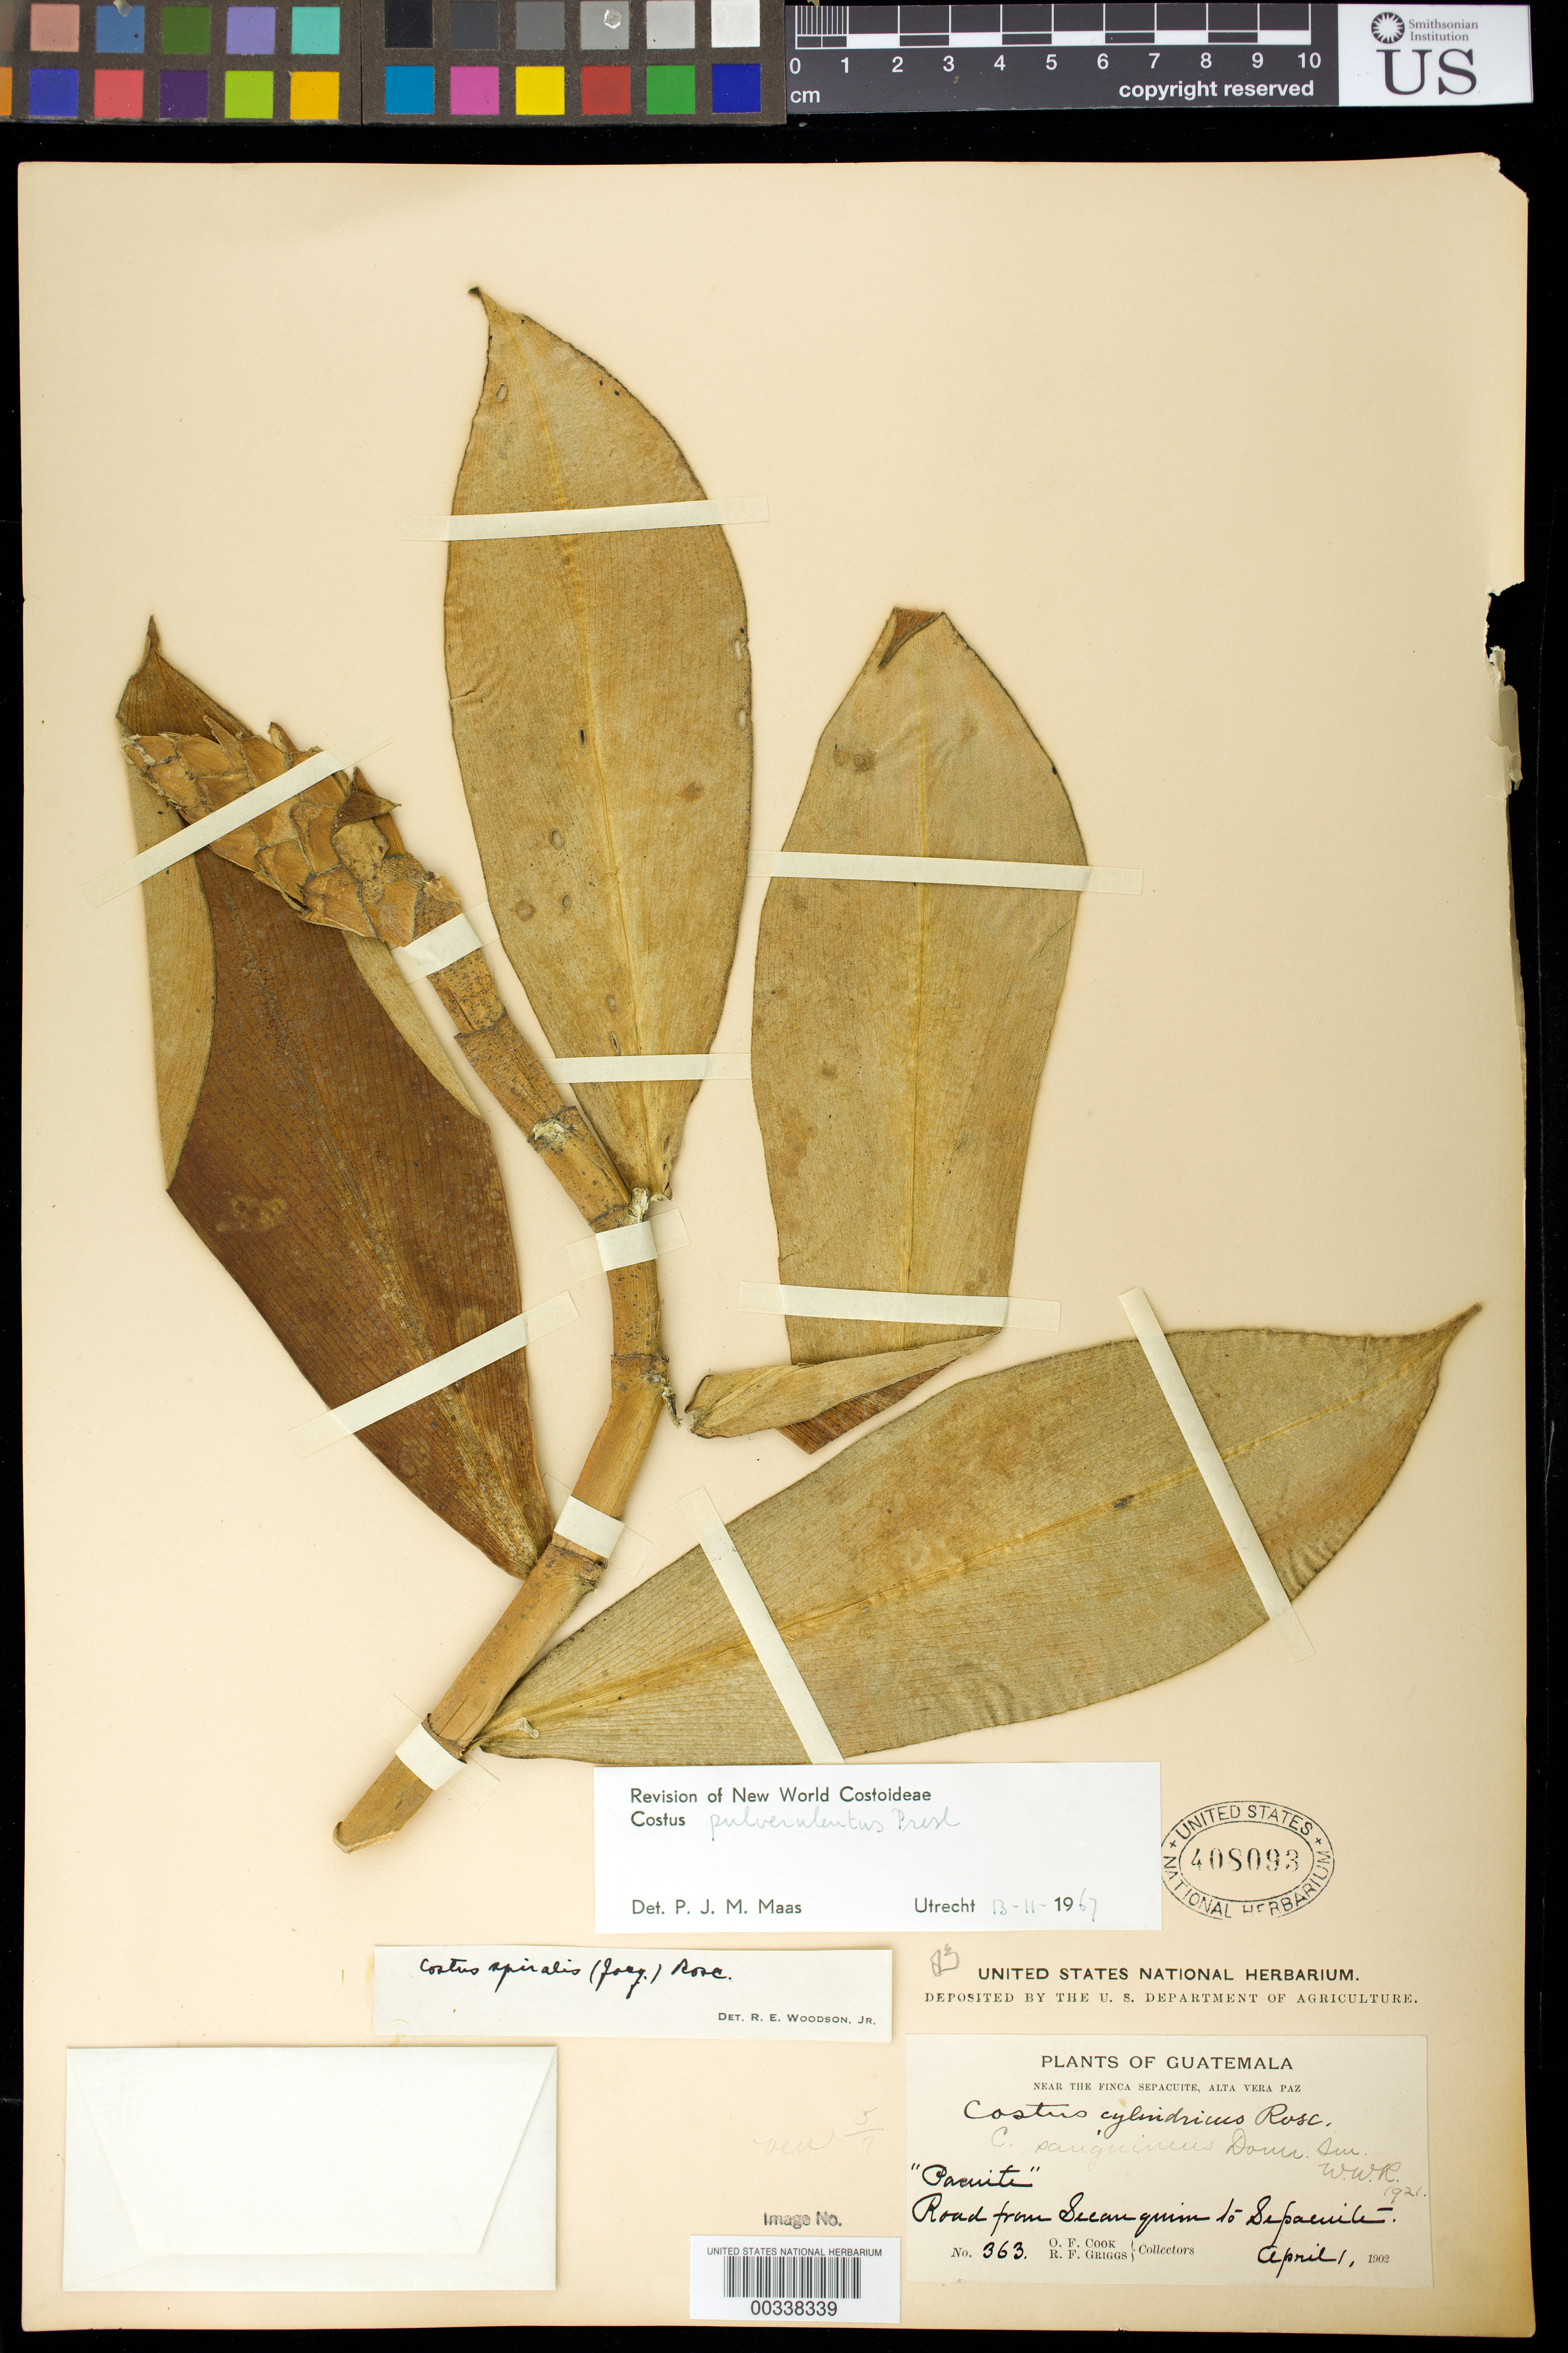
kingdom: Plantae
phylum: Tracheophyta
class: Liliopsida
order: Zingiberales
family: Costaceae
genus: Costus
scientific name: Costus pulverulentus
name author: C. Presl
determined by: Maas, Paul J. M.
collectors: O. F. Cook & R. F. Griggs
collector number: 363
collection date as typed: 01 Apr 1902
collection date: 1902-04-01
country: Guatemala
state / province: Alta Verapaz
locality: Near Finca Sepacuite, road from Secanquim to Sepacuite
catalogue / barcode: US 408093